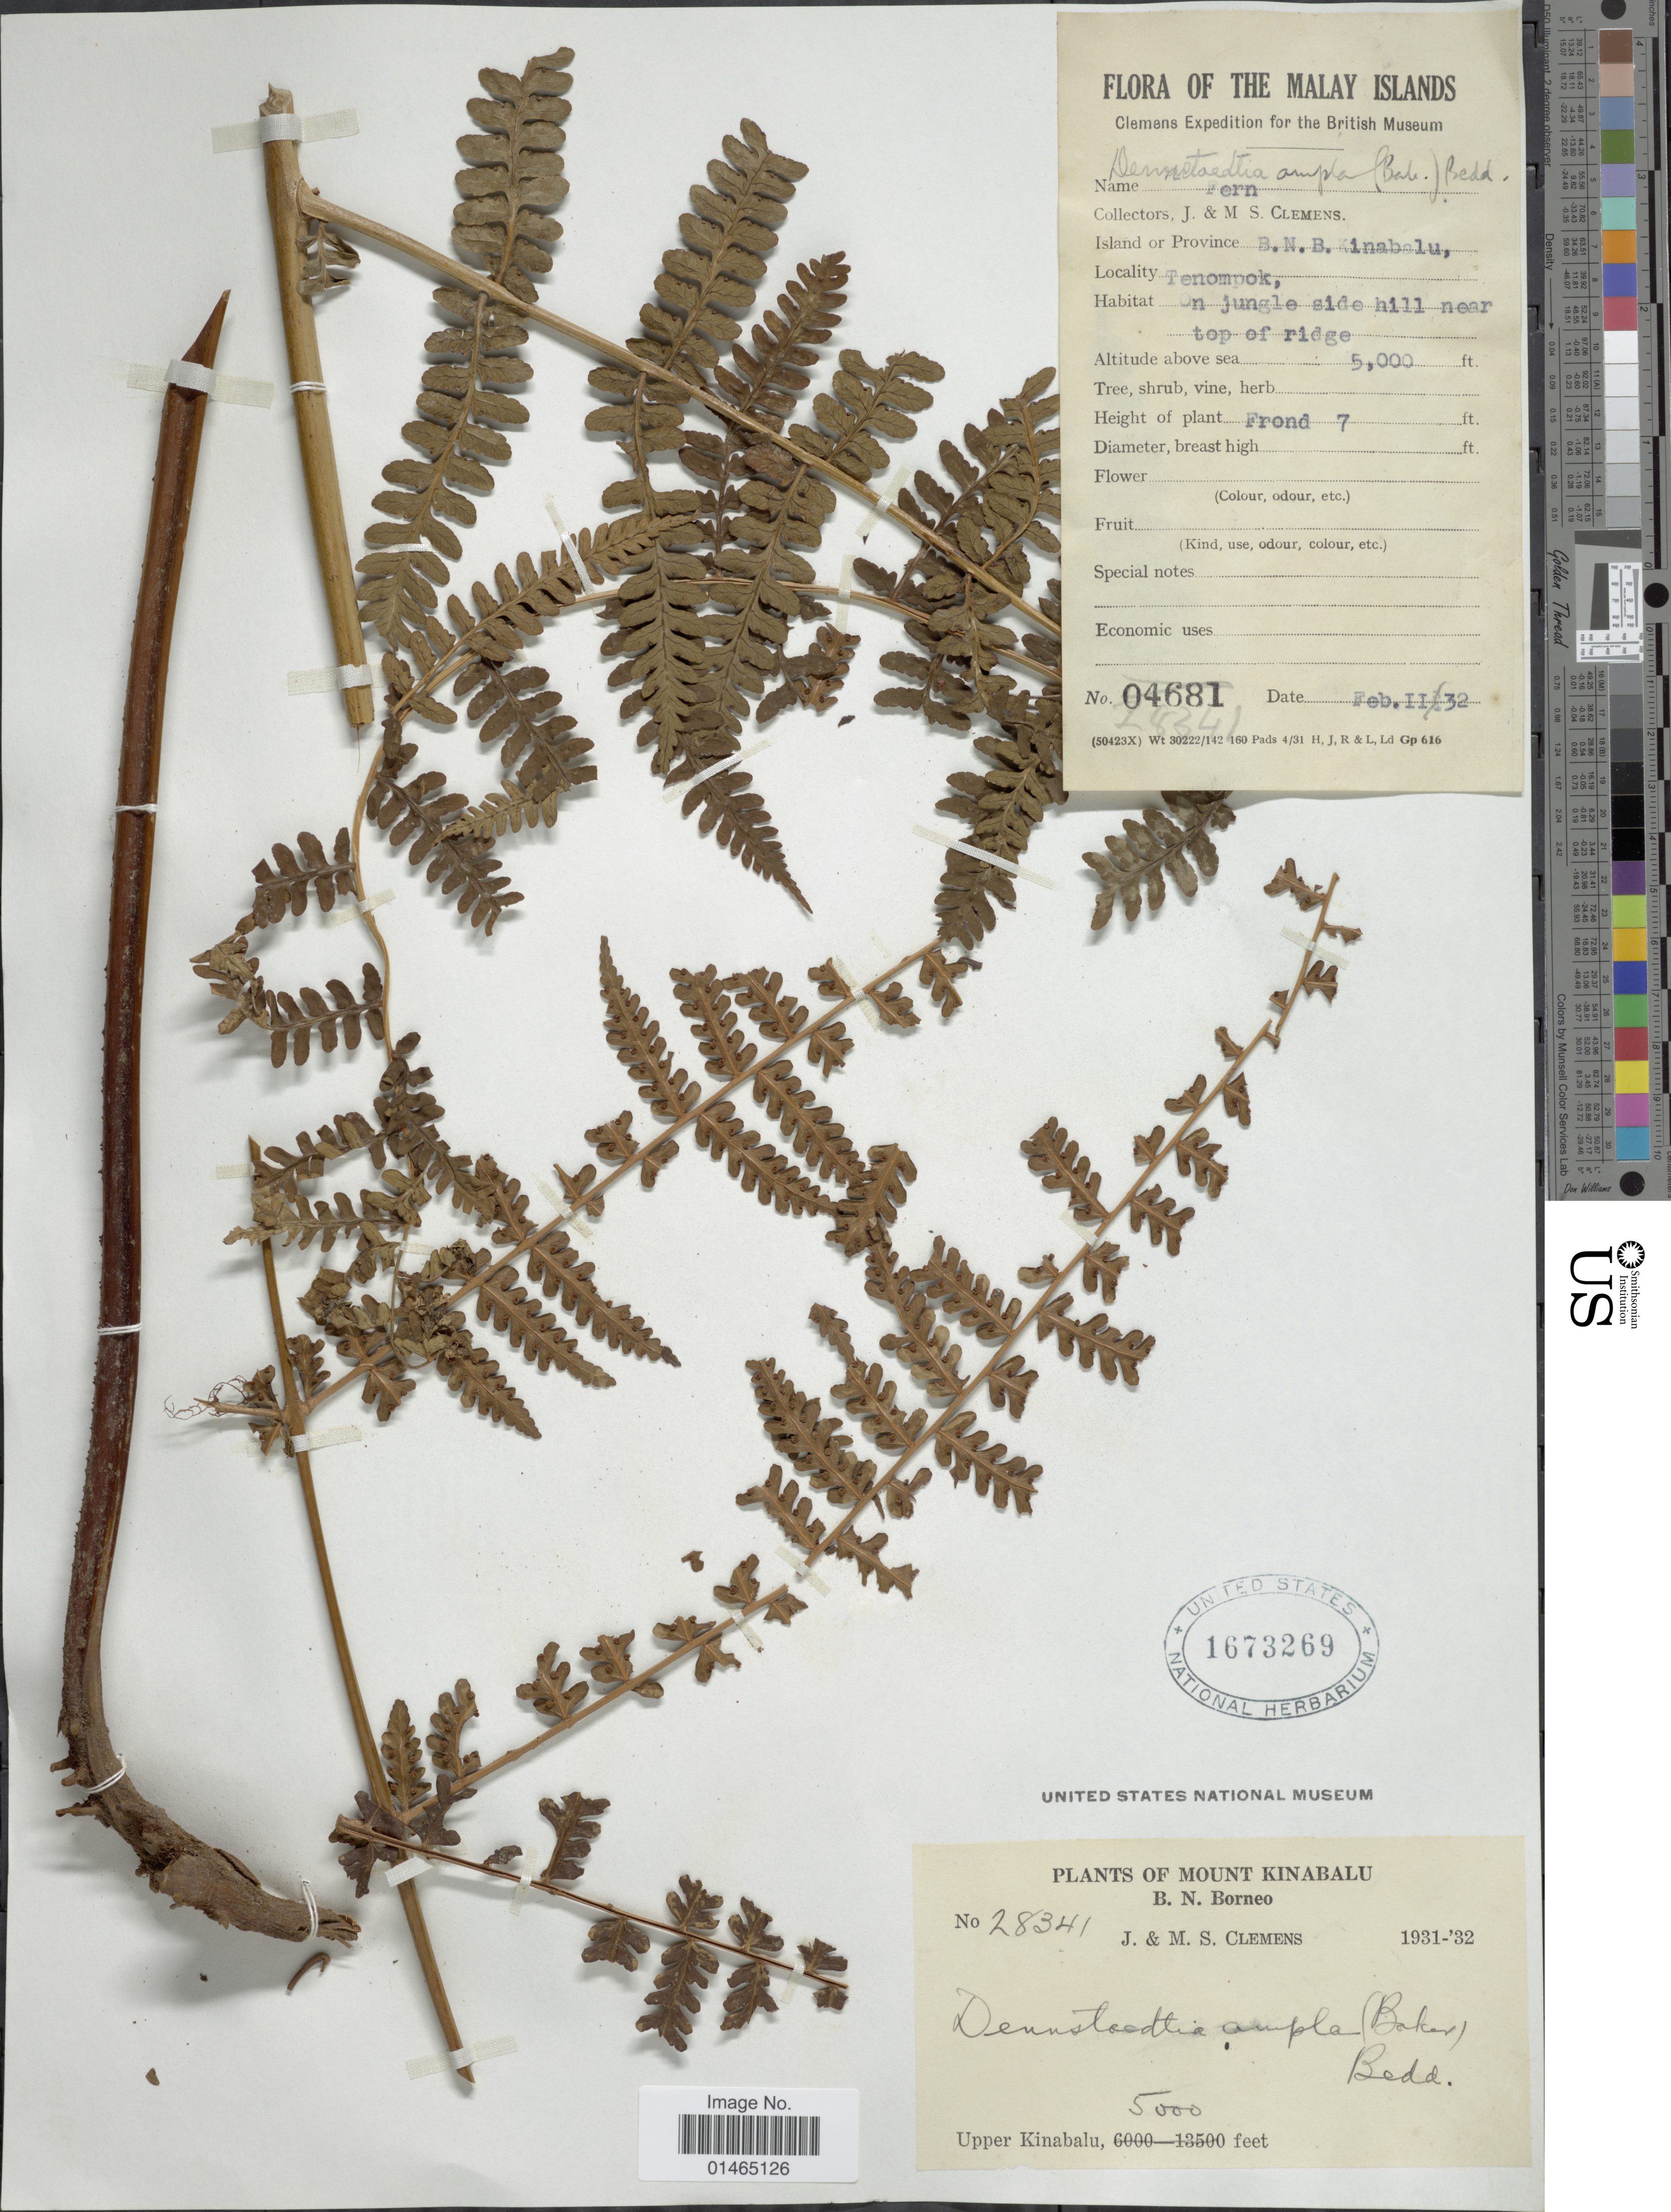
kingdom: Plantae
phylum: Tracheophyta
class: Polypodiopsida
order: Polypodiales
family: Dennstaedtiaceae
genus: Dennstaedtia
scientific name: Dennstaedtia ampla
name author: (Baker) Bedd.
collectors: J. Clemens & M. S. Clemens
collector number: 28341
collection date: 1932-02-11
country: Malaysia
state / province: Sabah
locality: Malay Islands. Island or Province B.N.B. Kinabalu. Tenompok. Mount Kinabalu. B.N. Borneo.Upper Kinabalu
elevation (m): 1524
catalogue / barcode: US 1673269